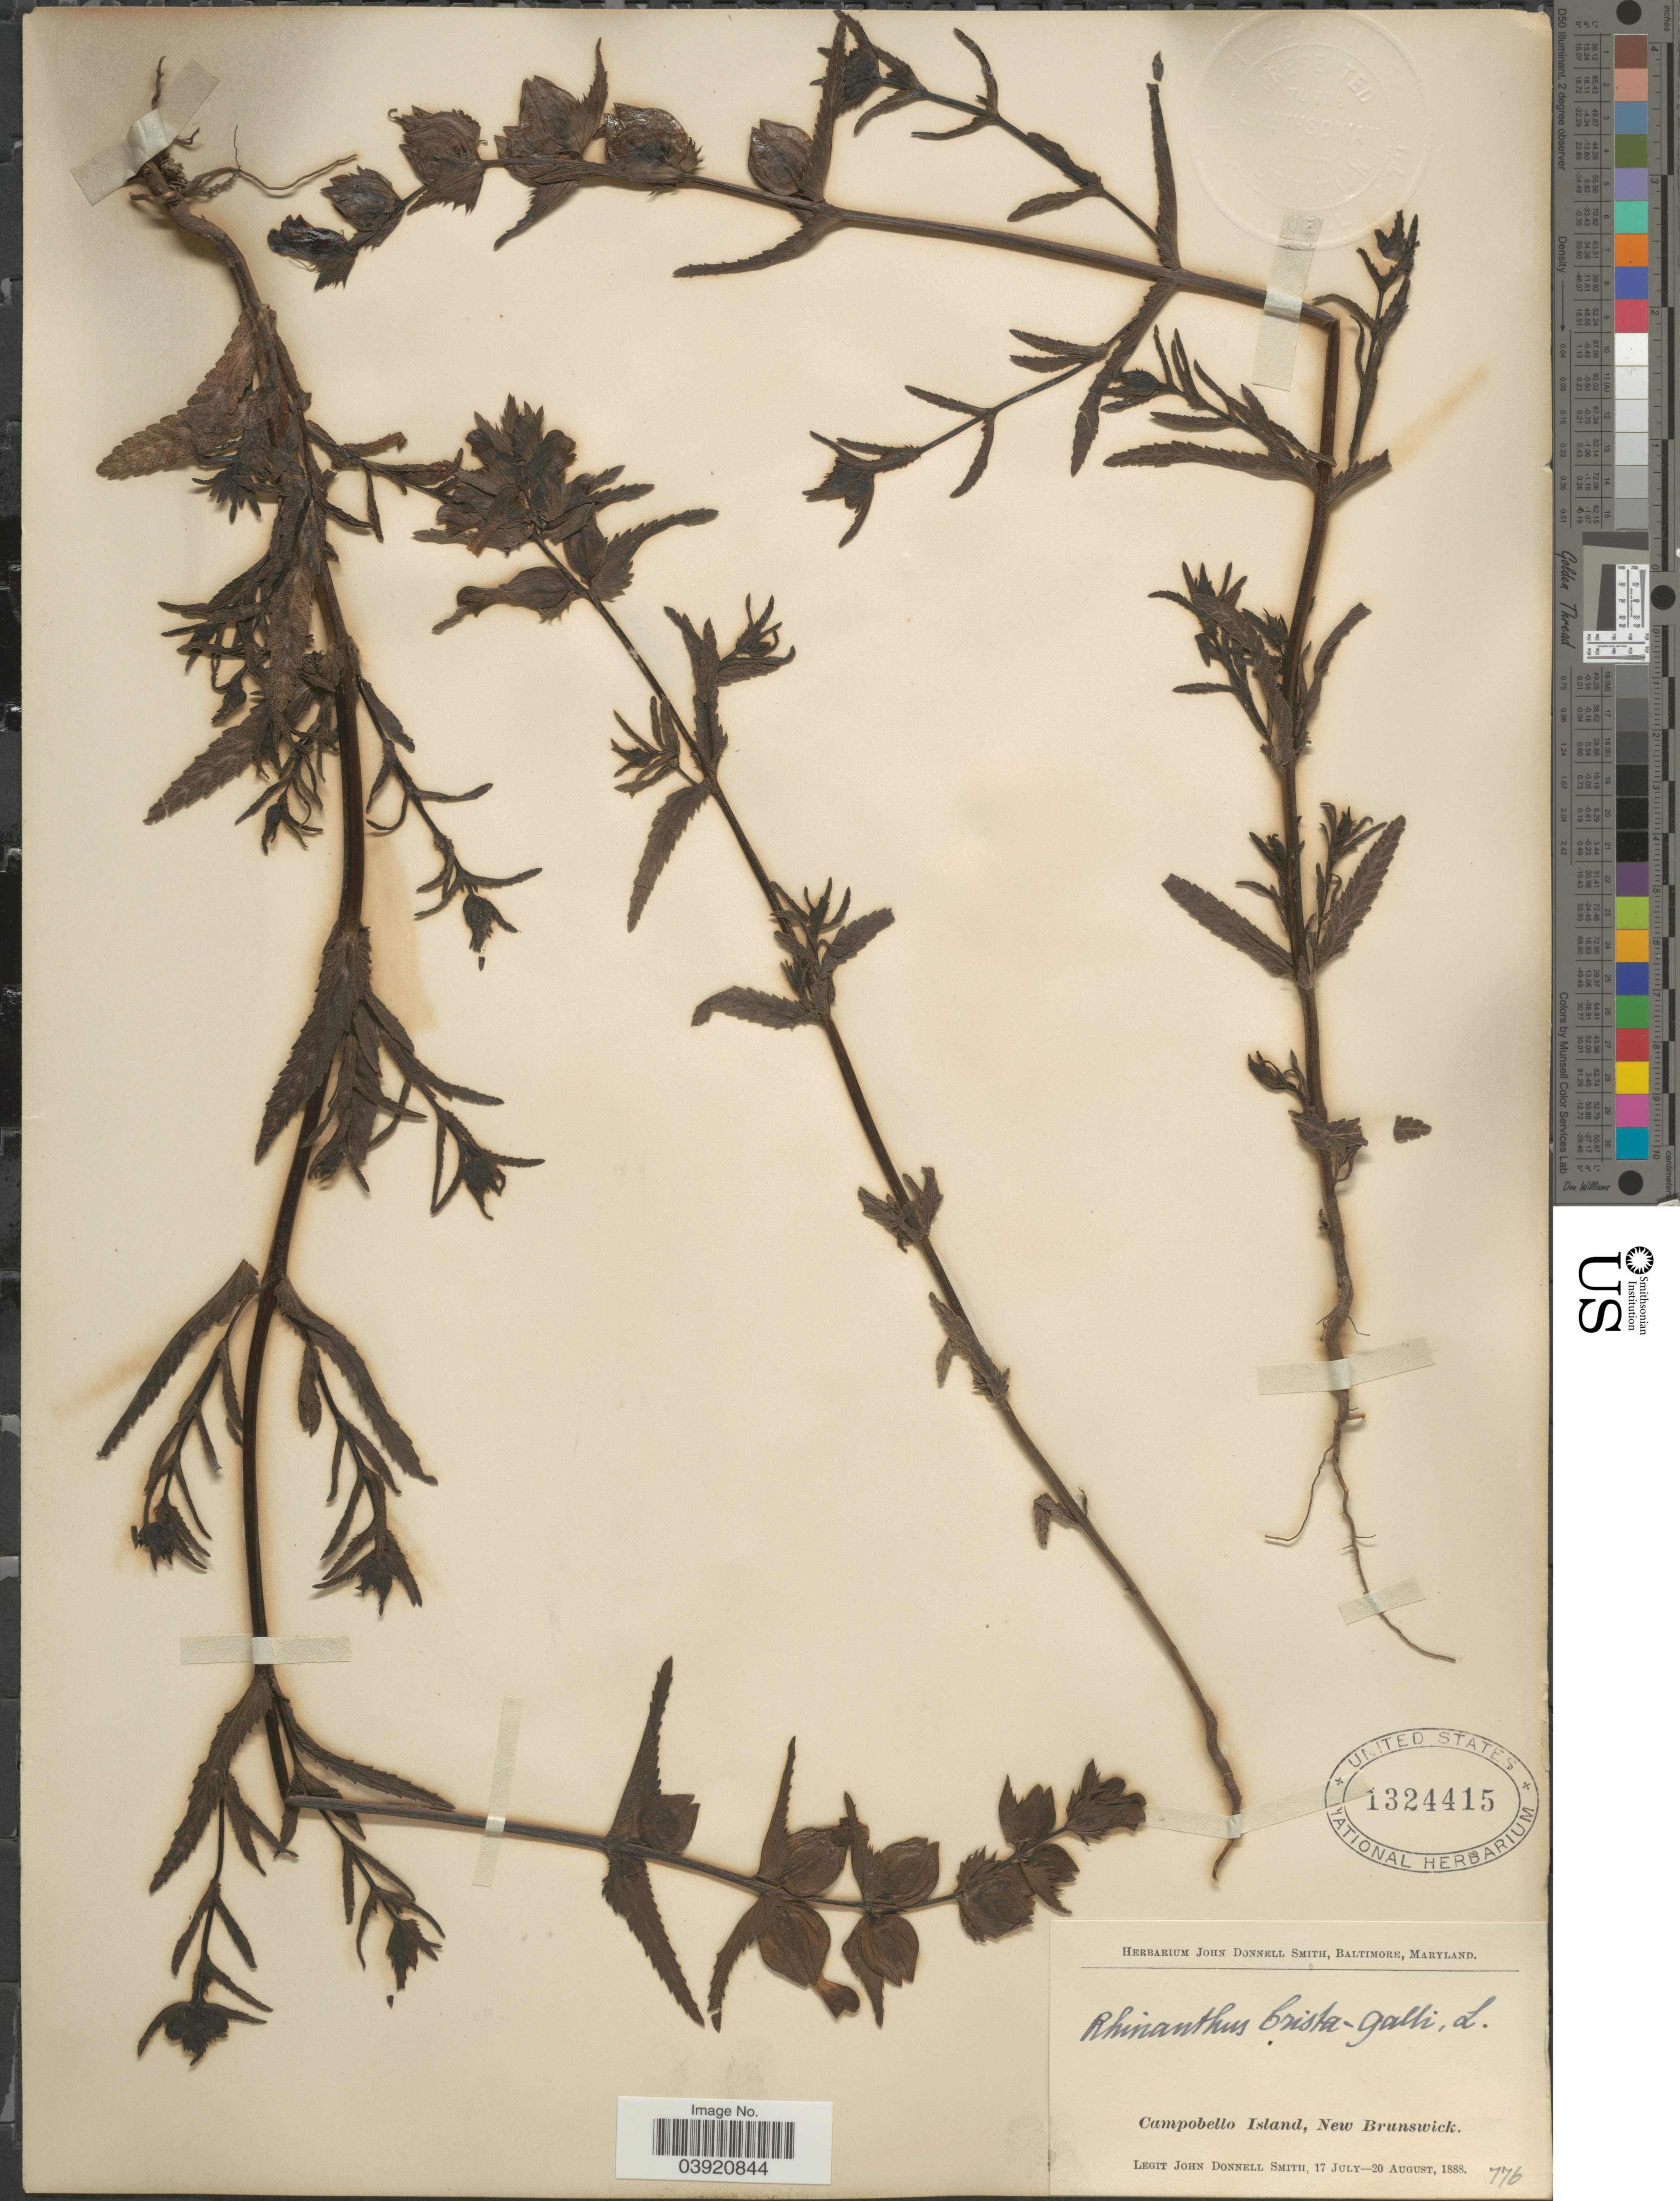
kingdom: Plantae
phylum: Tracheophyta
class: Magnoliopsida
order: Lamiales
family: Orobanchaceae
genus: Rhinanthus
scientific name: Rhinanthus crista-galli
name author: L.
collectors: J. Donnell Smith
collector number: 776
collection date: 1888-07-17/1888-08-20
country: Canada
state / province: New Brunswick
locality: Campobello Island.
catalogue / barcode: US 1324415